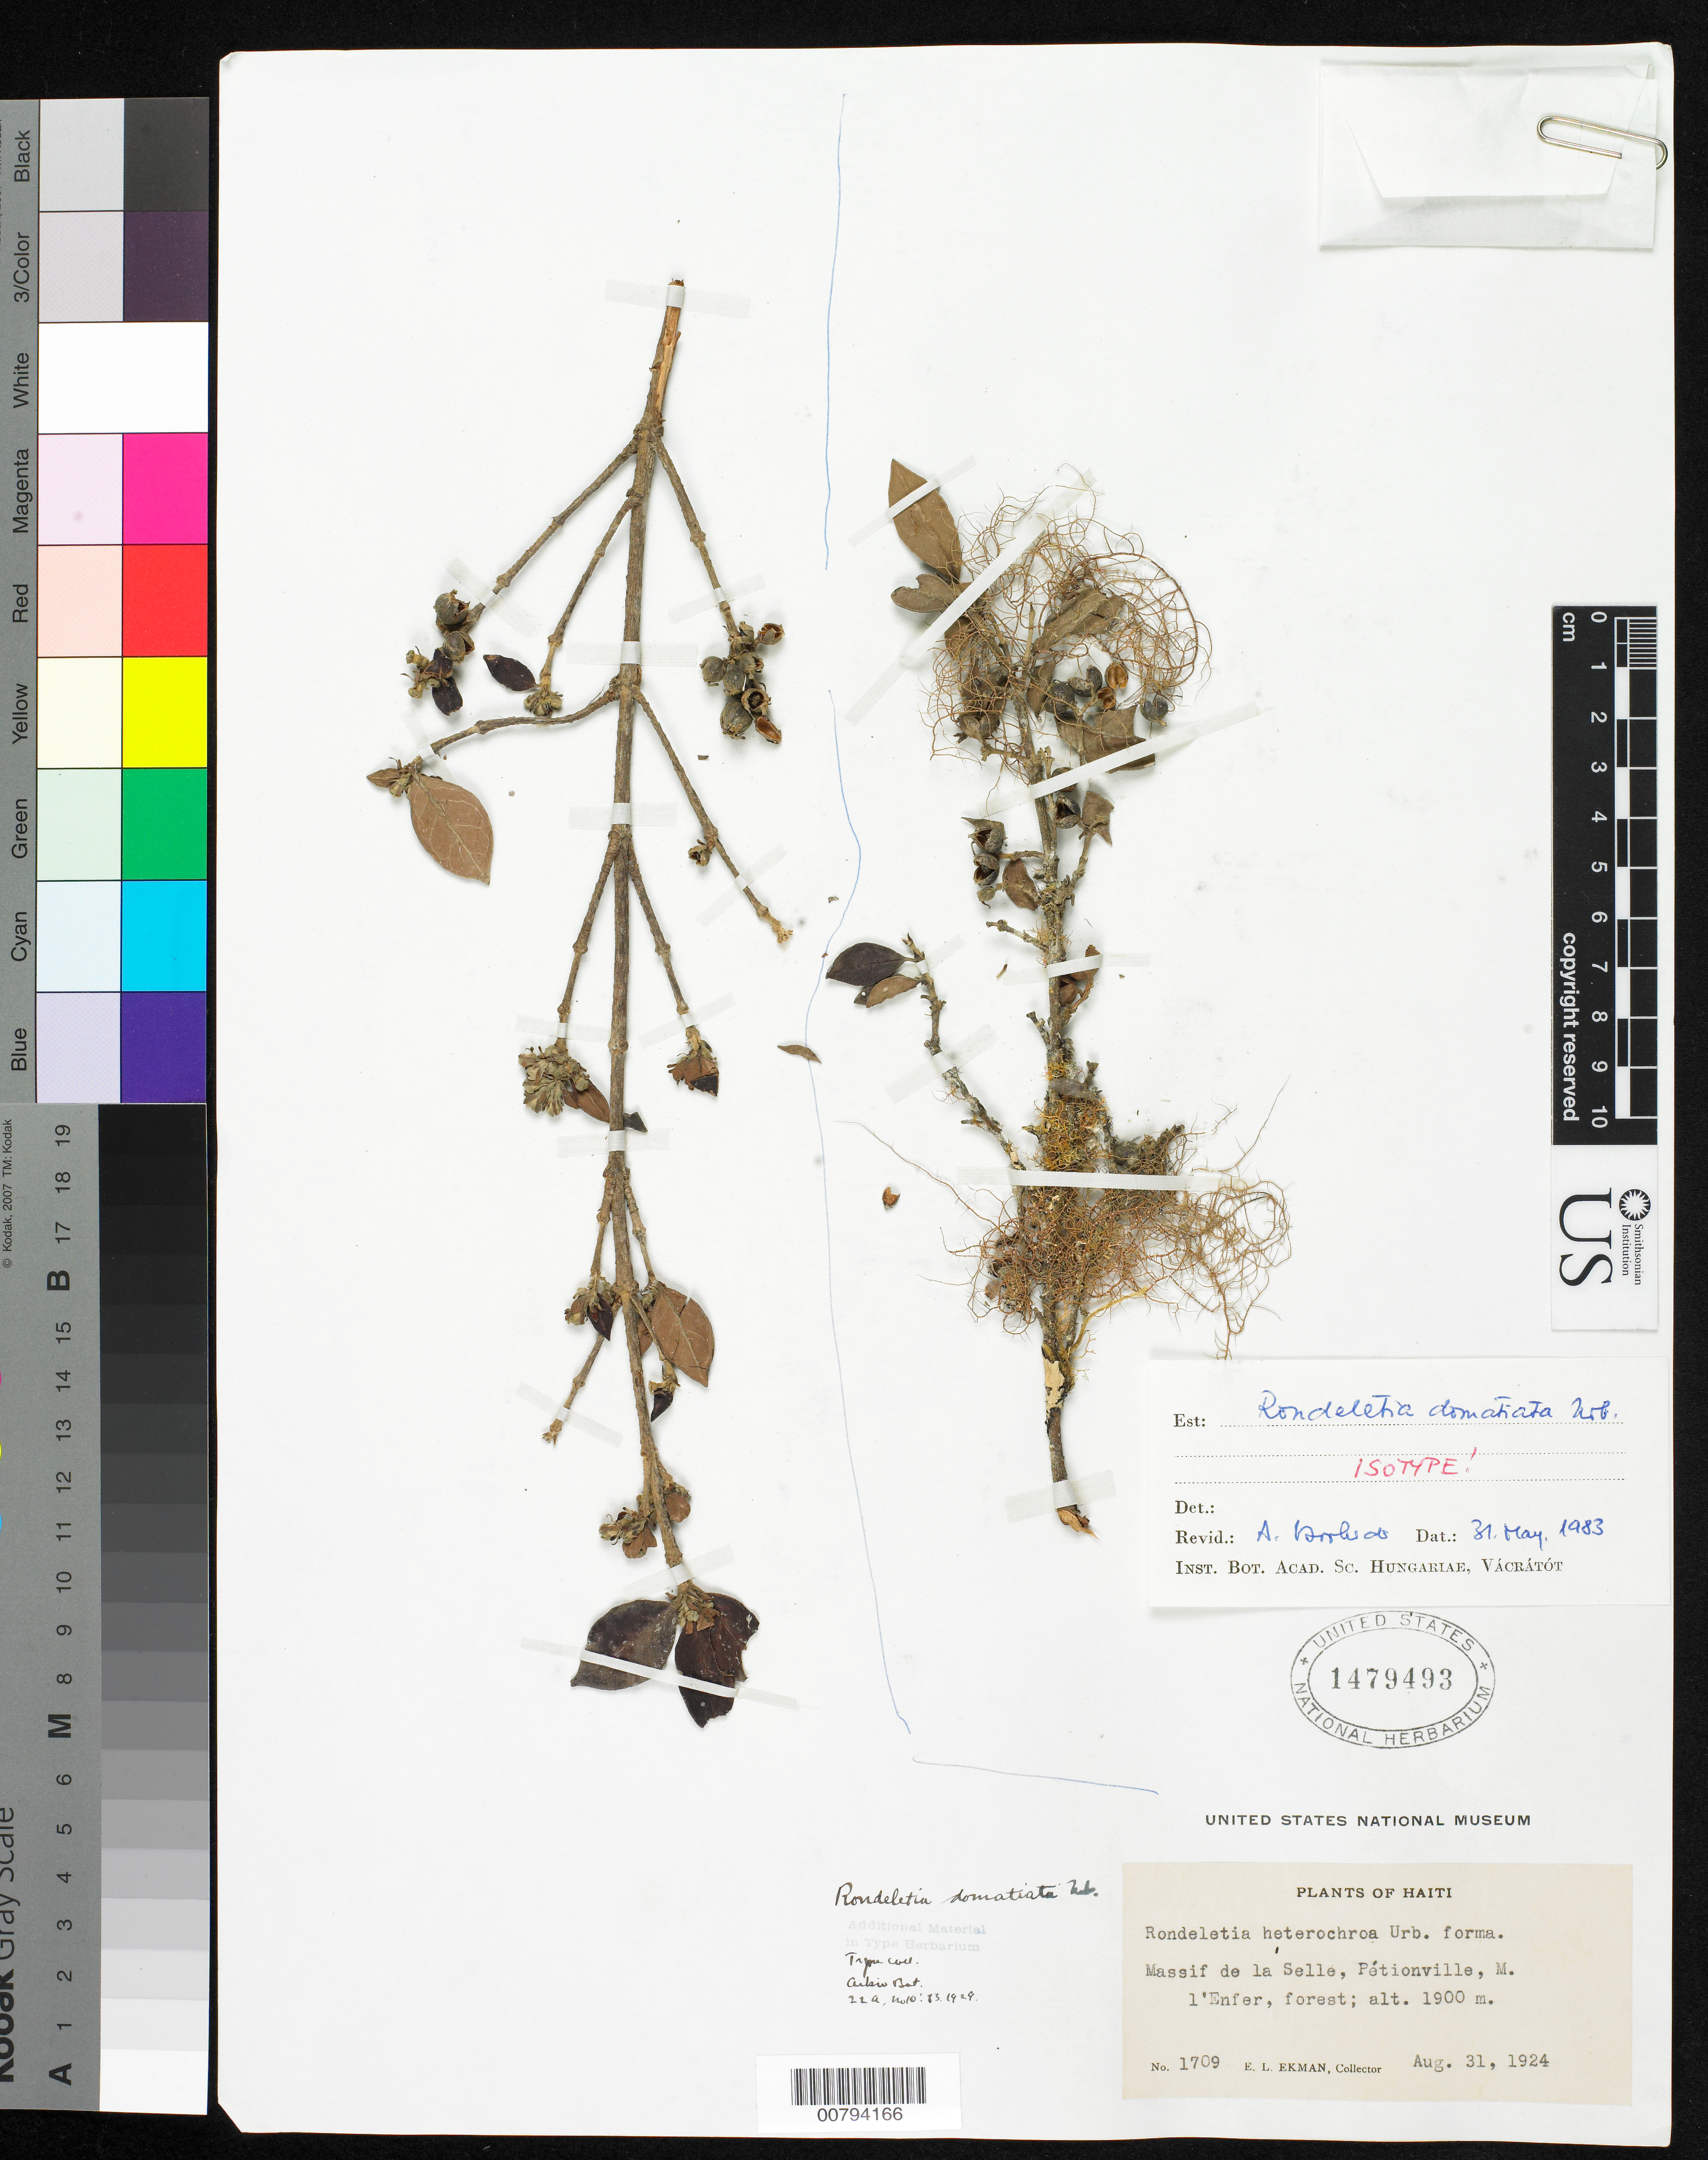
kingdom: Plantae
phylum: Tracheophyta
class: Magnoliopsida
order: Gentianales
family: Rubiaceae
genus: Rondeletia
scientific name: Rondeletia domatiata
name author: Urb.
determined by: Borhidi, Attila L.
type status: Isotype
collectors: E. L. Ekman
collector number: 1709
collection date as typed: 31 Aug 1924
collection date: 1924-08-31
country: Haiti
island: Hispaniola Island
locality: Massif de la Selle, Pétioonville, M. l' Enfer.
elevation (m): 1900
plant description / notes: Currently accepted name as cited by Smith, S. in Urban, I., Ark. Bot. 22a(10):83. 1929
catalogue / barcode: US 1479493